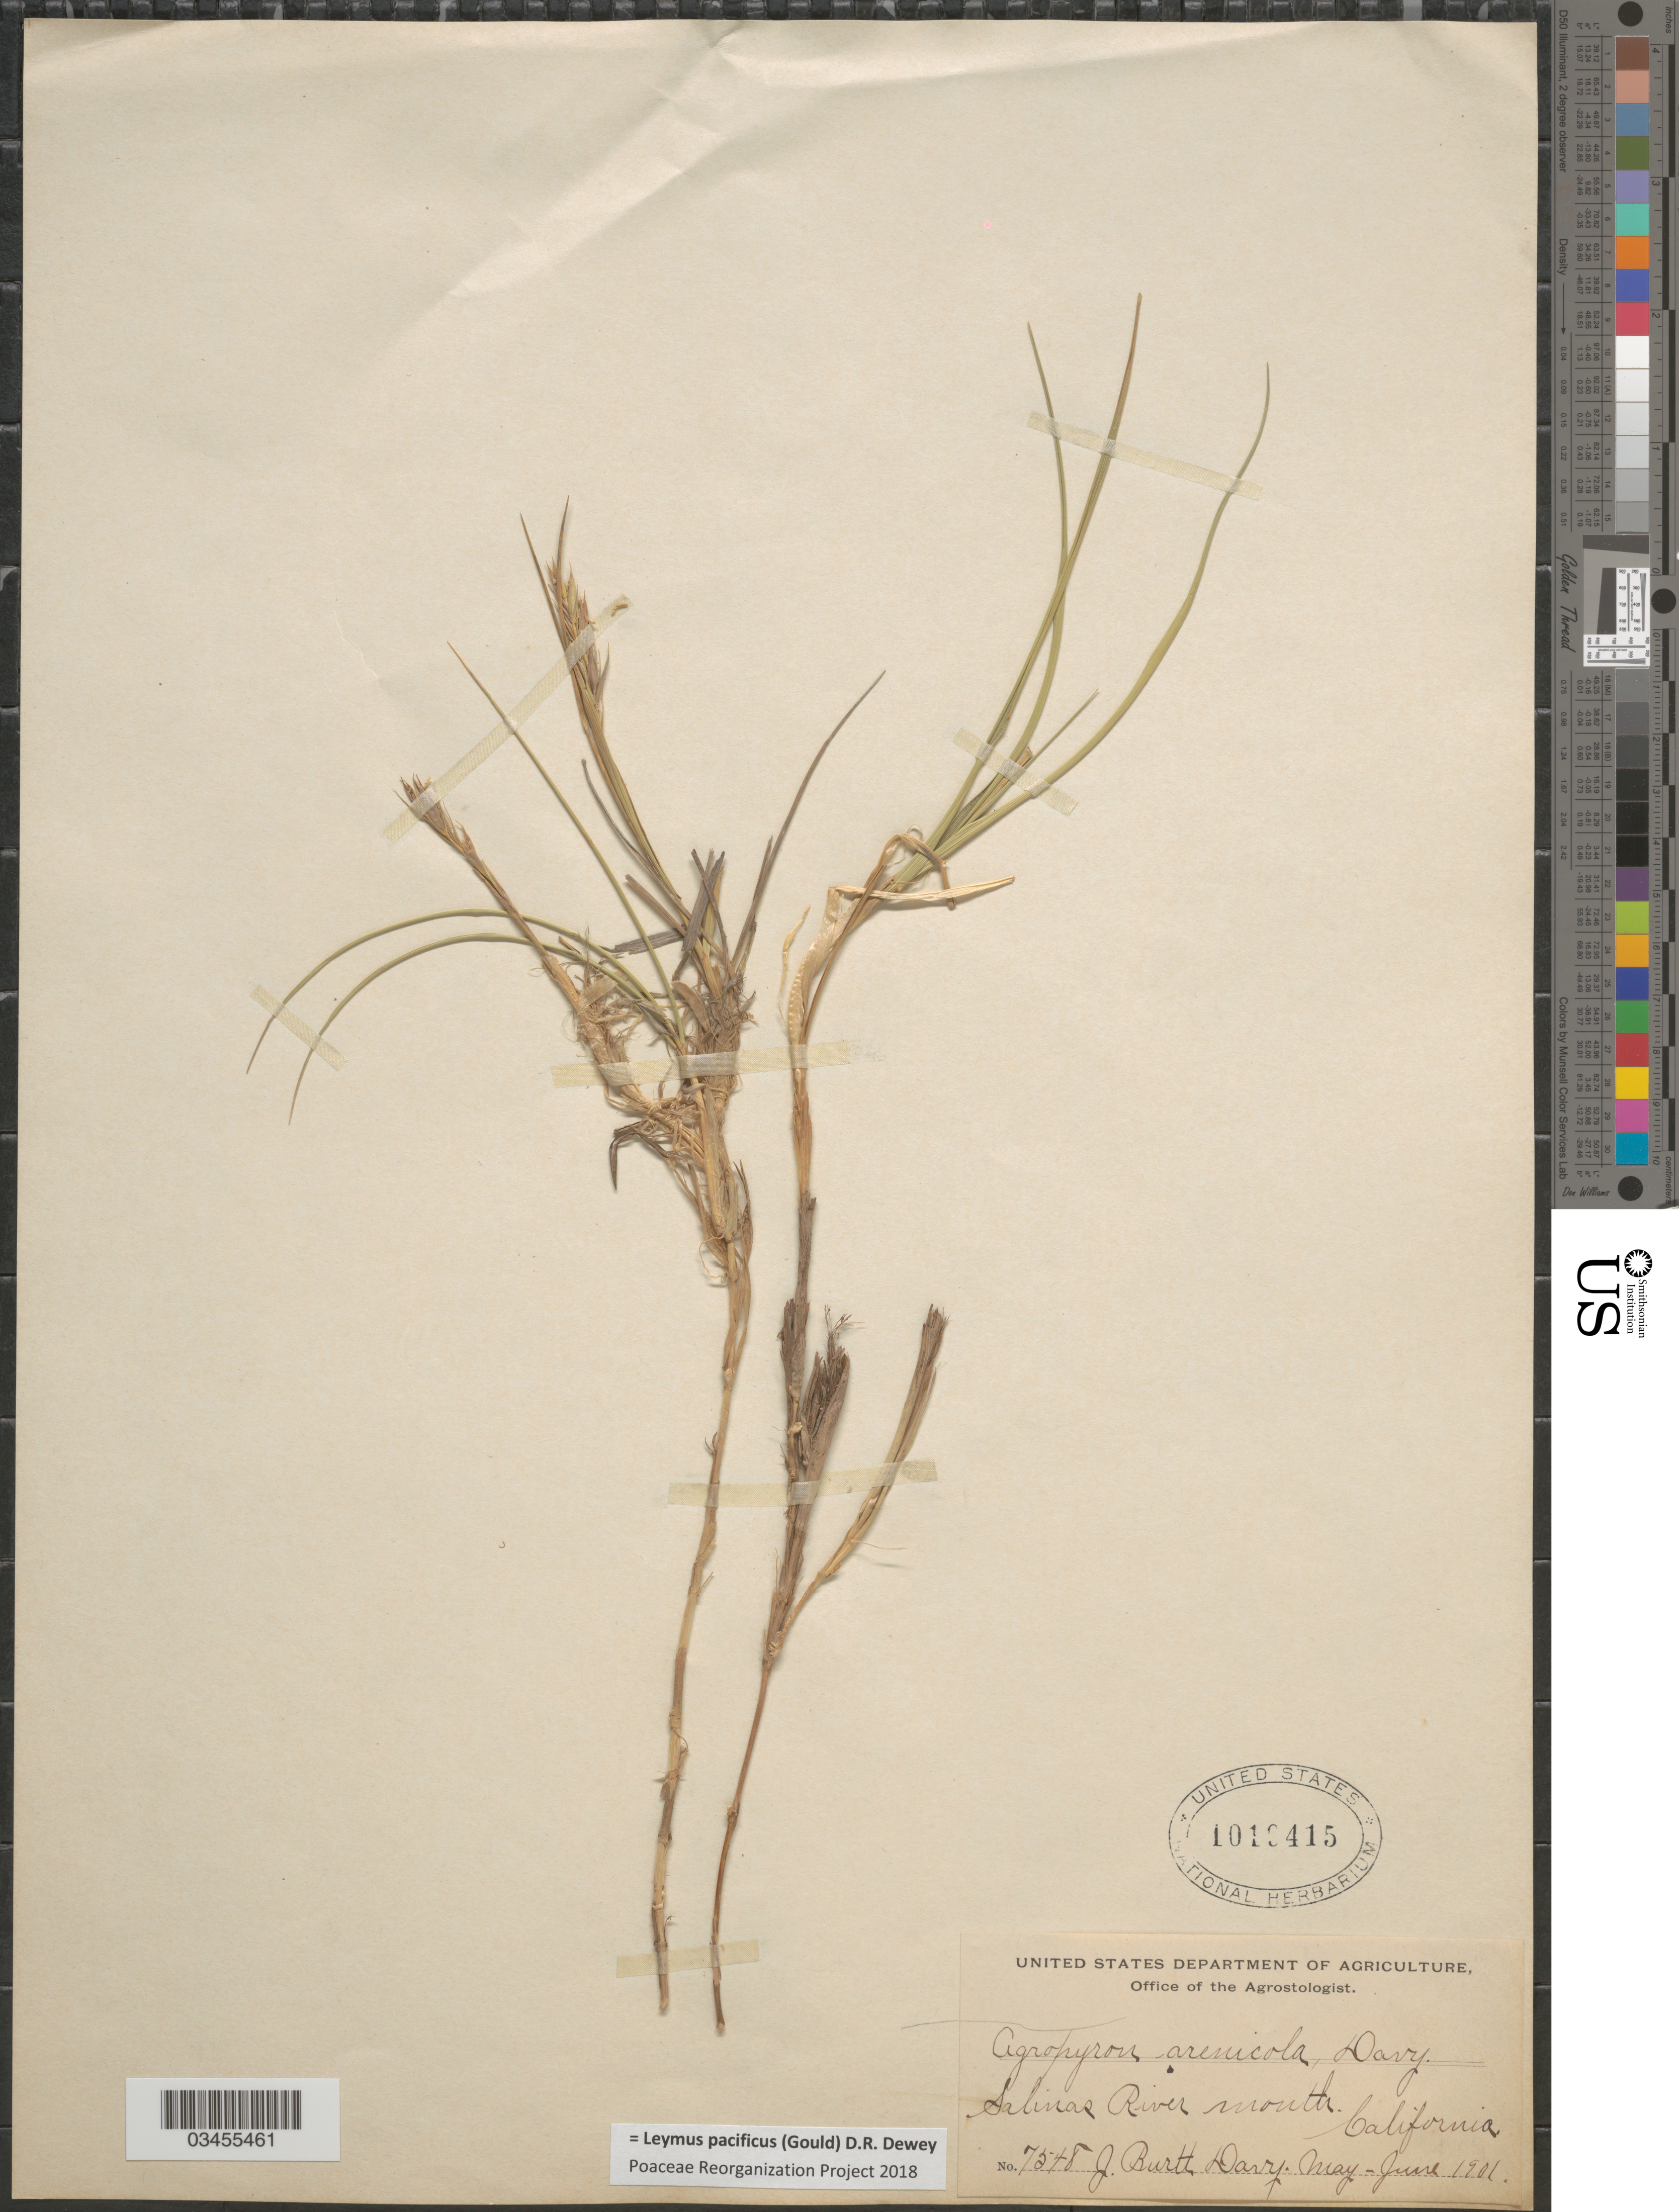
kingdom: Plantae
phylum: Tracheophyta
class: Liliopsida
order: Poales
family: Poaceae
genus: Leymus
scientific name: Leymus salina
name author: (M.E. Jones) Á. Löve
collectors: J. Burtt Davy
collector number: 7548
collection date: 1901-05/1901-06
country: United States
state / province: California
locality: Salinas River mouth.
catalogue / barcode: US 1010415